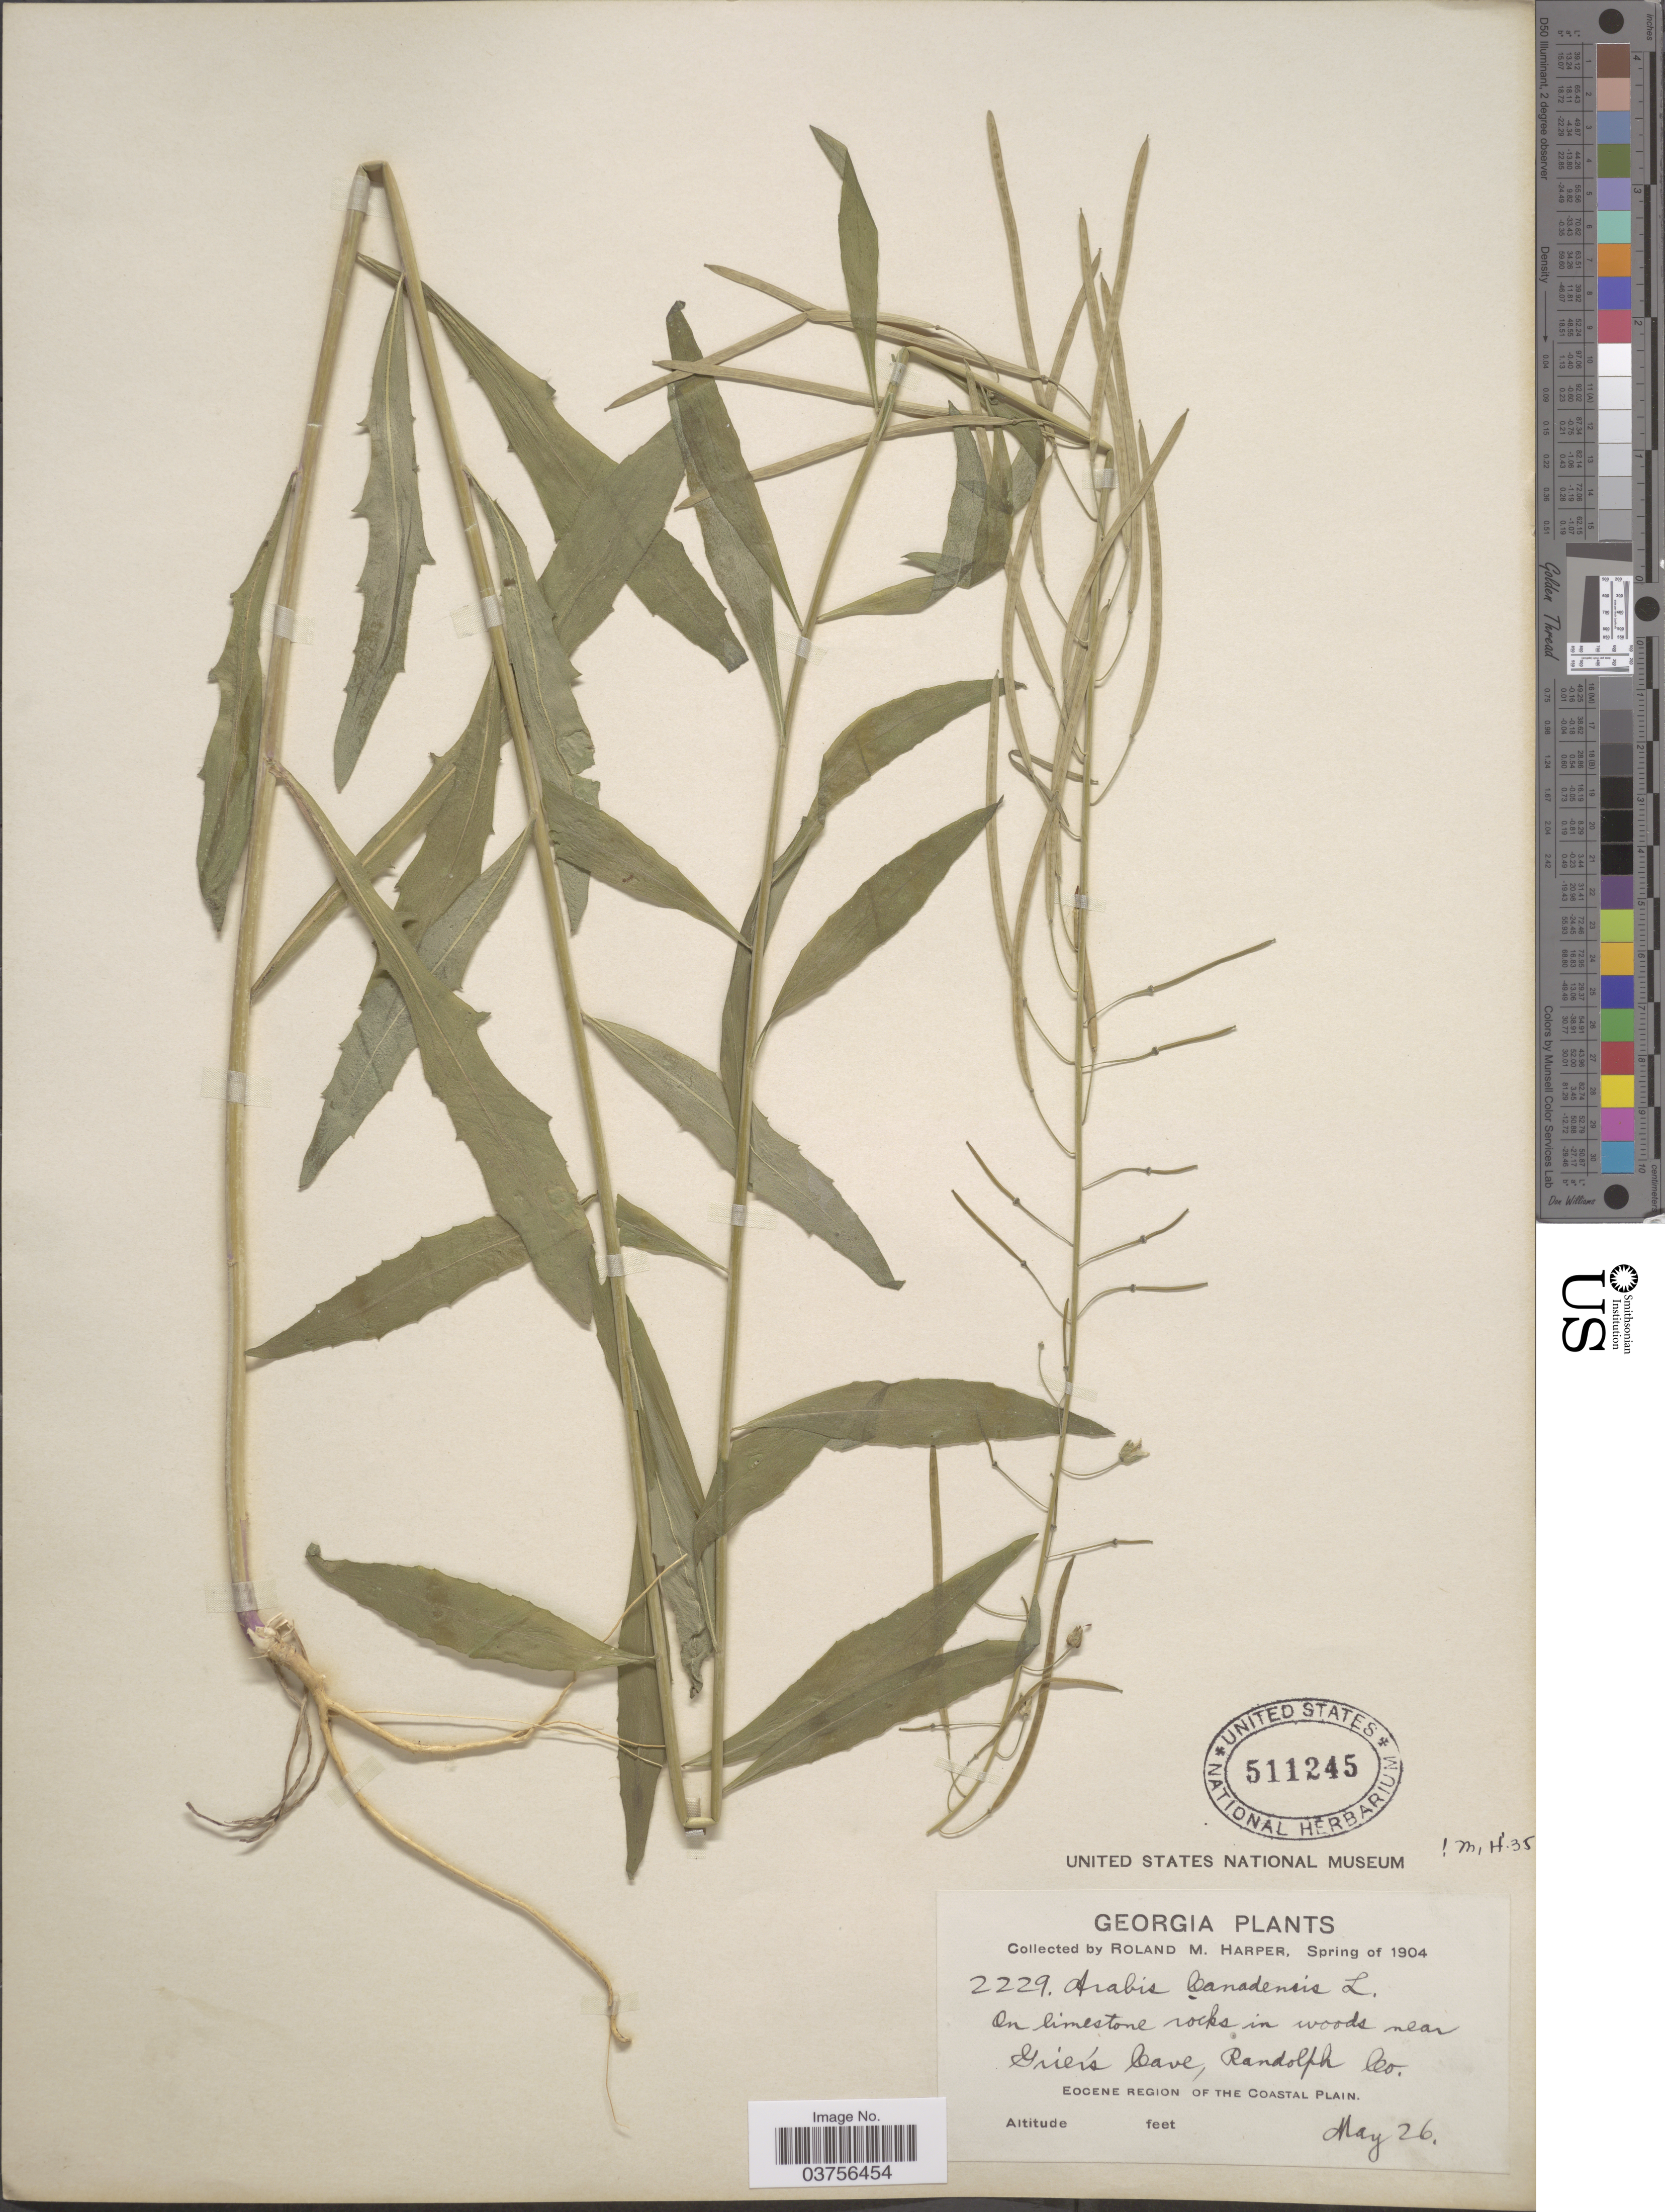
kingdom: Plantae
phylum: Tracheophyta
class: Magnoliopsida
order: Brassicales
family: Brassicaceae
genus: Arabis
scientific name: Arabis canadensis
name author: L.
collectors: R. Harper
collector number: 2229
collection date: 1904-05-26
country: United States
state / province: Georgia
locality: On limestone rocks in woods near Grier's Cave, Randolph Co. Eocene Region of the Coastal Plain.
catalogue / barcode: US 511245